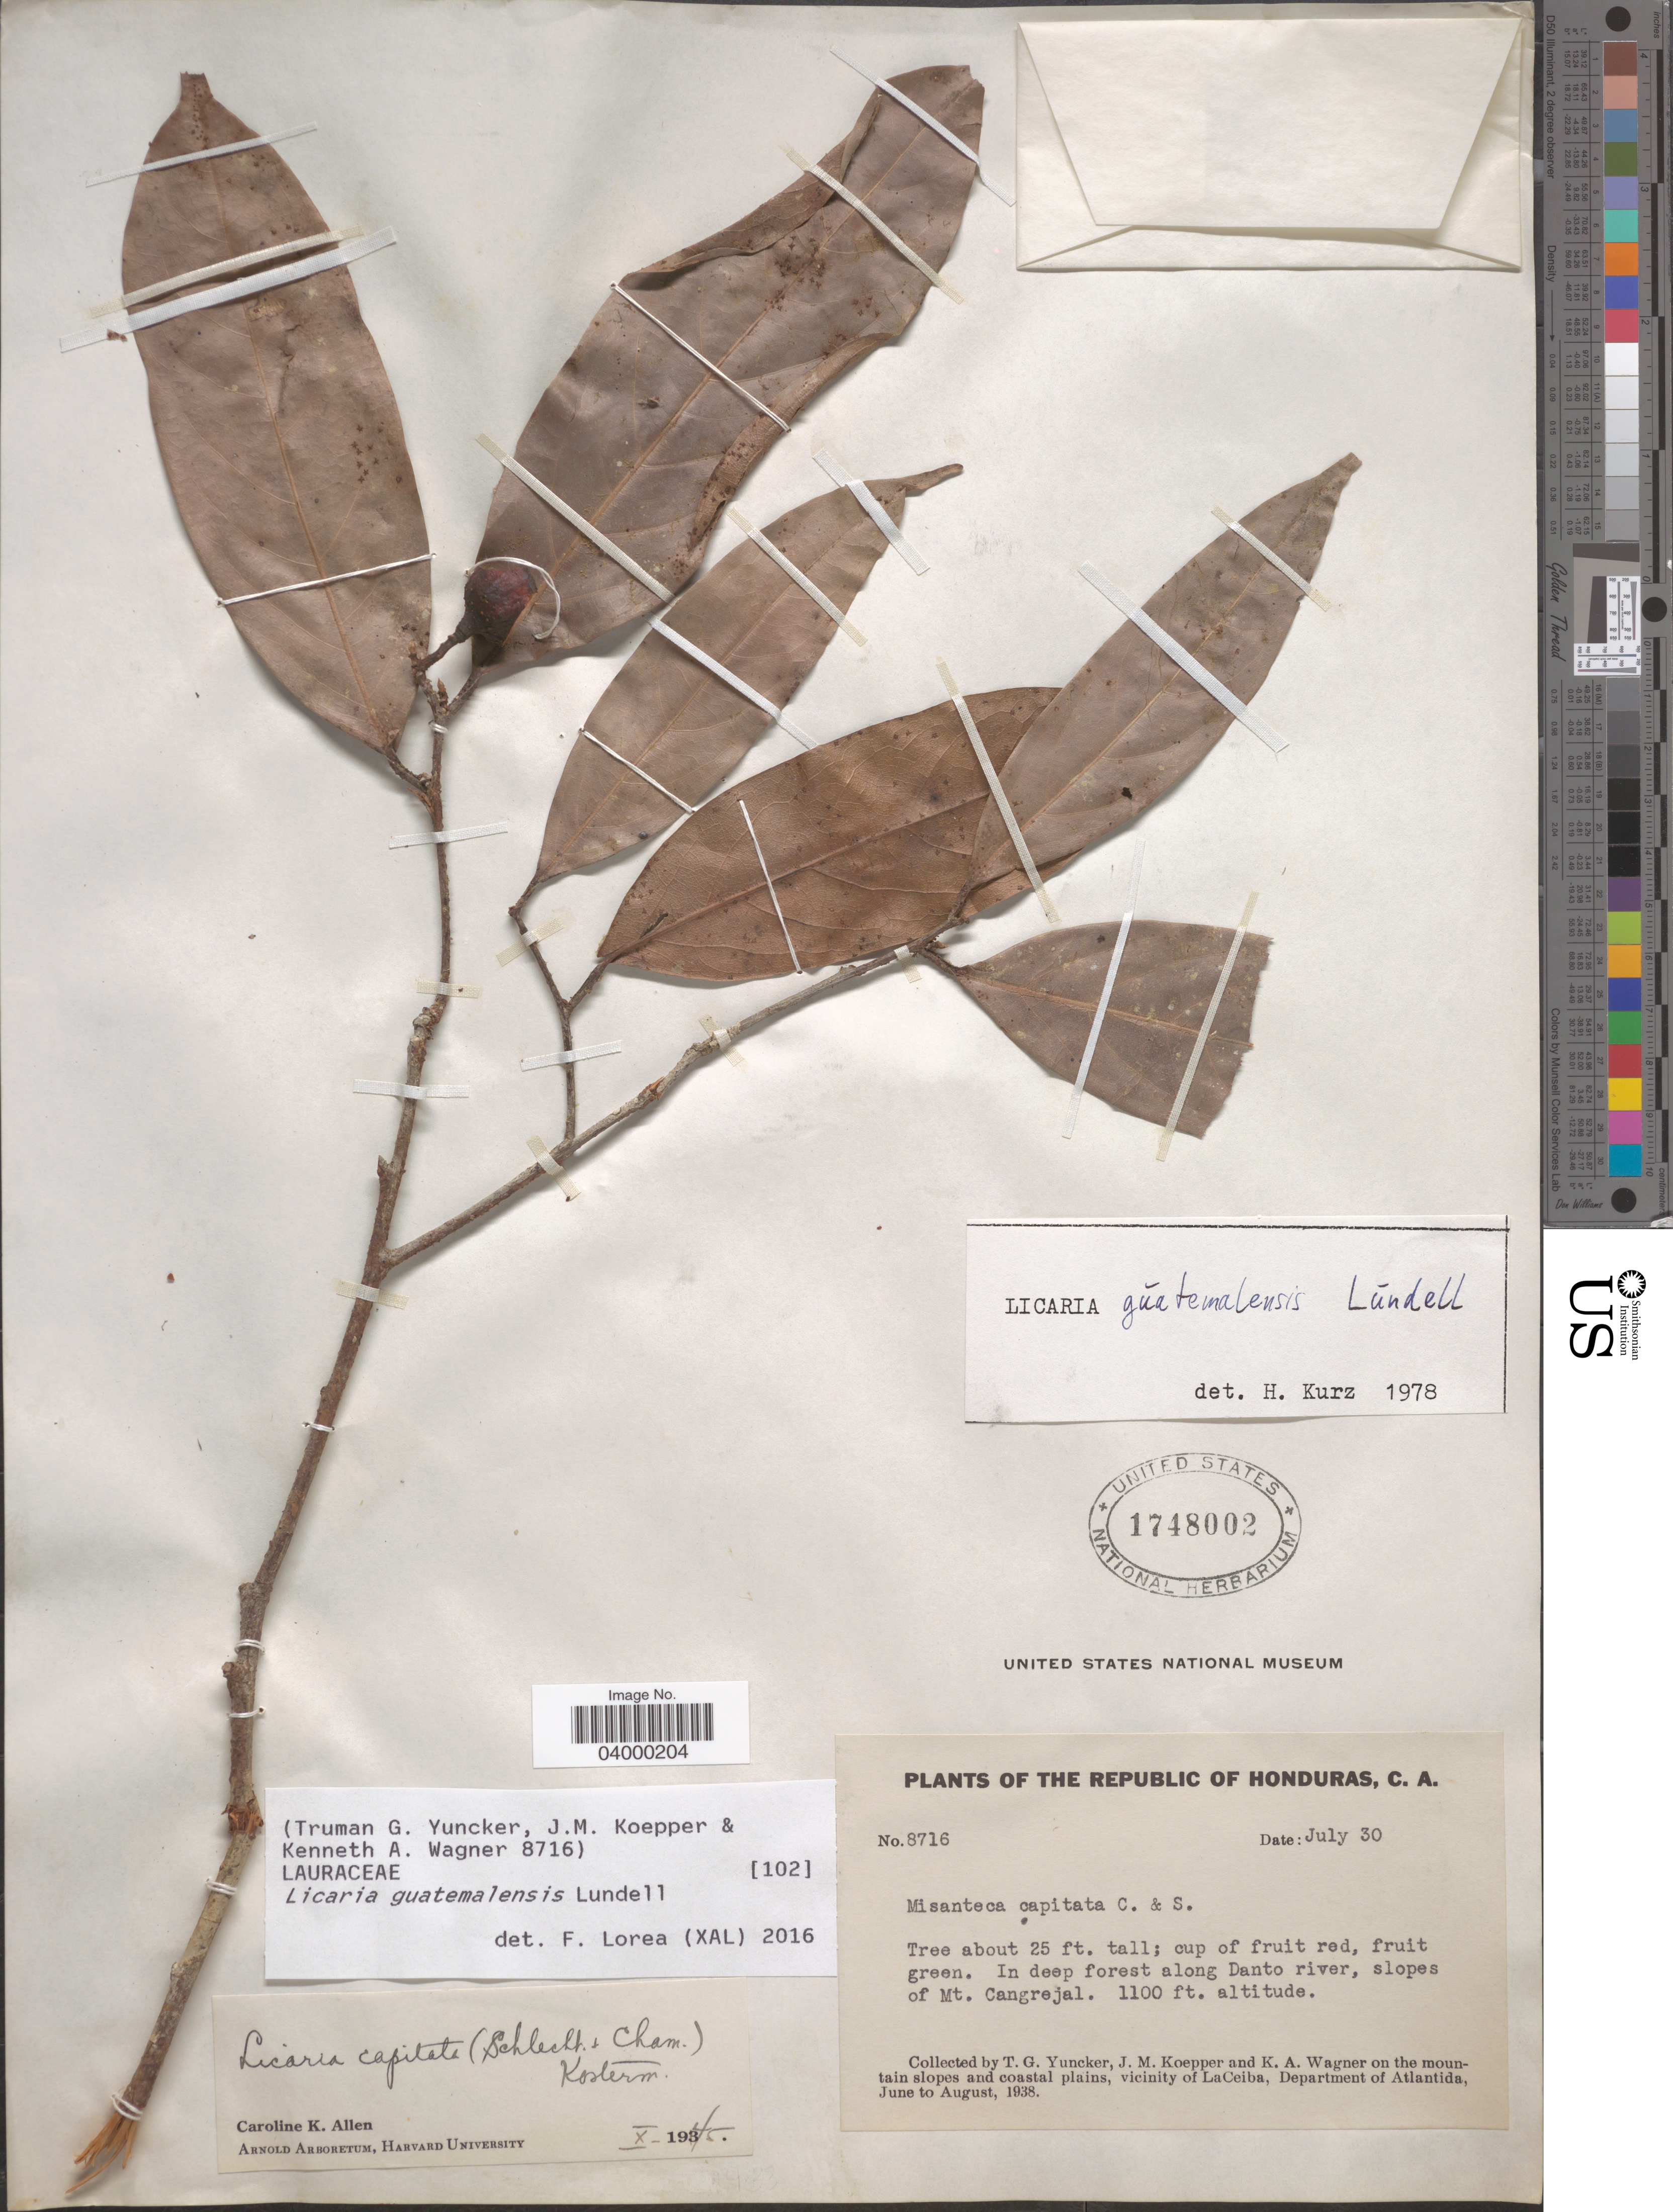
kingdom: Plantae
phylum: Tracheophyta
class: Magnoliopsida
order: Laurales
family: Lauraceae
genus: Licaria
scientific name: Licaria guatemalensis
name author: Lundell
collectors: T. G. Yuncker, J. M. Koepper & K. A. Wagner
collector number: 8716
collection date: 1938-07-30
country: Honduras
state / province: Atlantida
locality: The Republic of Honduras. In deep forest along Danto river, slopes of Mt. Cangrejal. On the mountain slopes and coastal plains, vicinity of LaCeiba, Department of Atlantida.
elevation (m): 335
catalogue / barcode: US 1748002